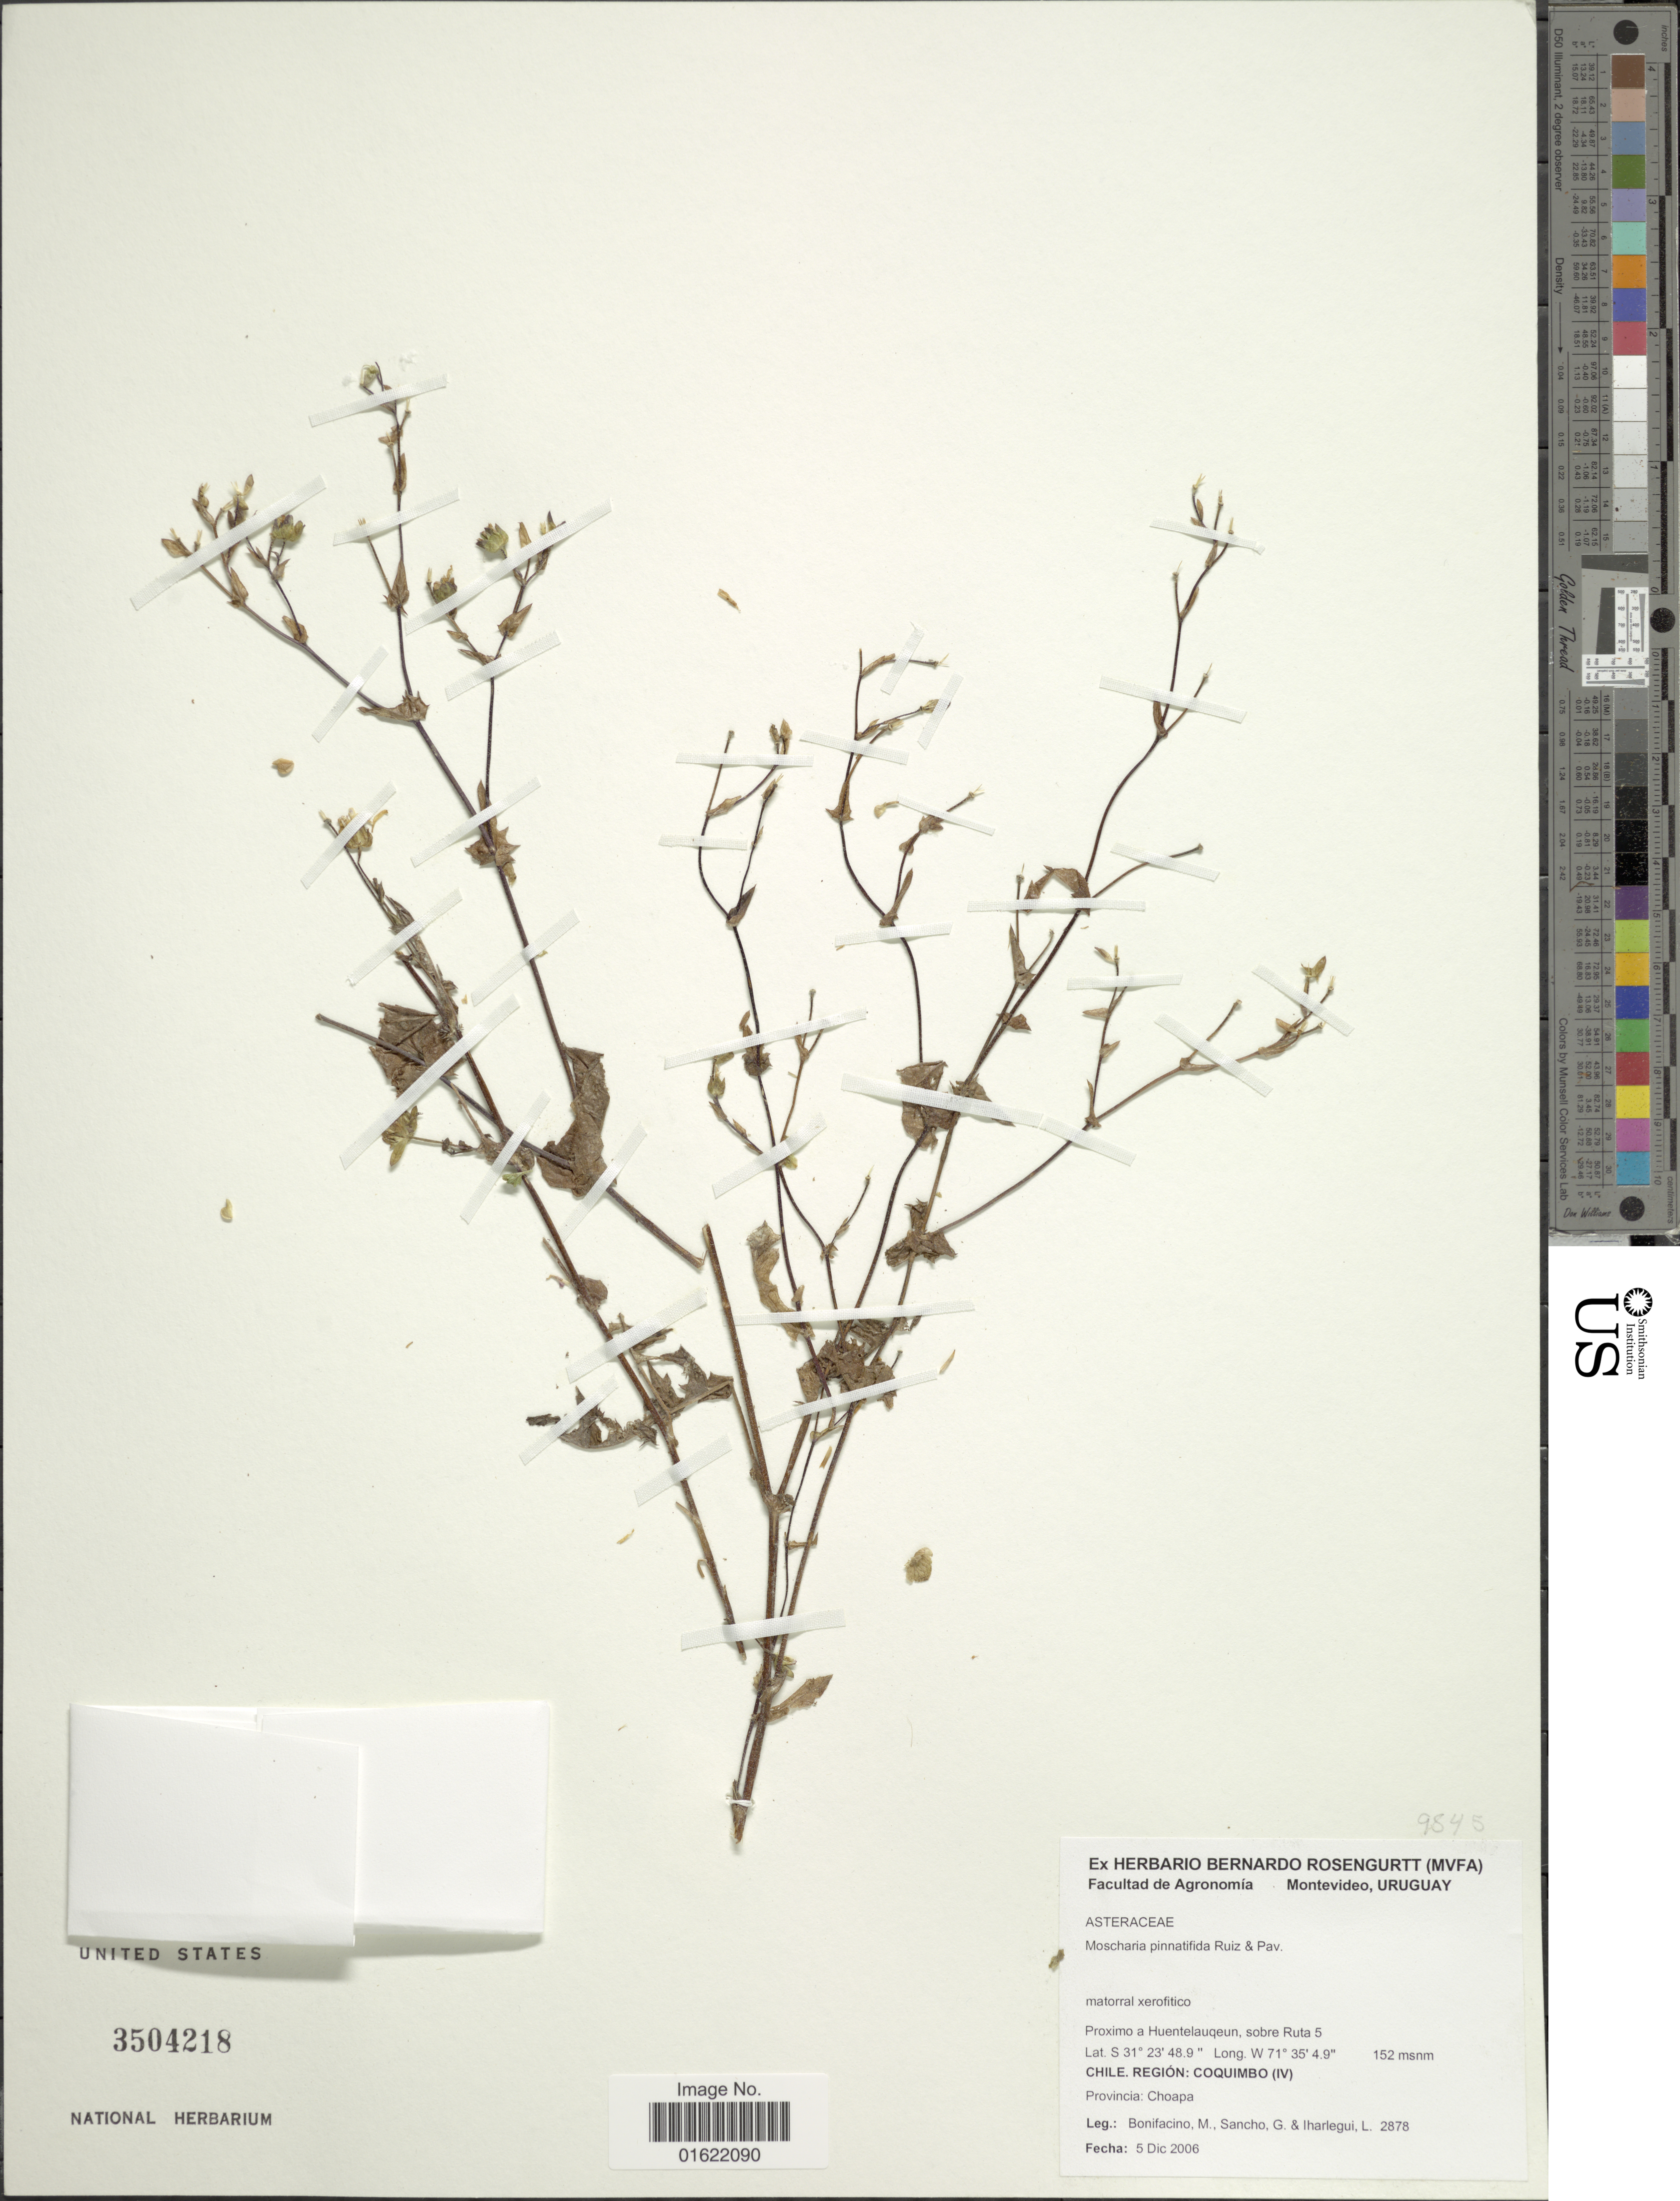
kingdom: Plantae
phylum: Tracheophyta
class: Magnoliopsida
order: Asterales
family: Asteraceae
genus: Moscharia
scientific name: Moscharia pinnatifida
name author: Ruiz & Pav.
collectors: M. Bonifacino, G. Sancho & L. Iharlegui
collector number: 2878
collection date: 2006-12-05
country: Chile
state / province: Coquimbo (IV)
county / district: Choapa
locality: Proximo a Huentelauquen, sobre Ruta 5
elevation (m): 152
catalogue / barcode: US 3504218